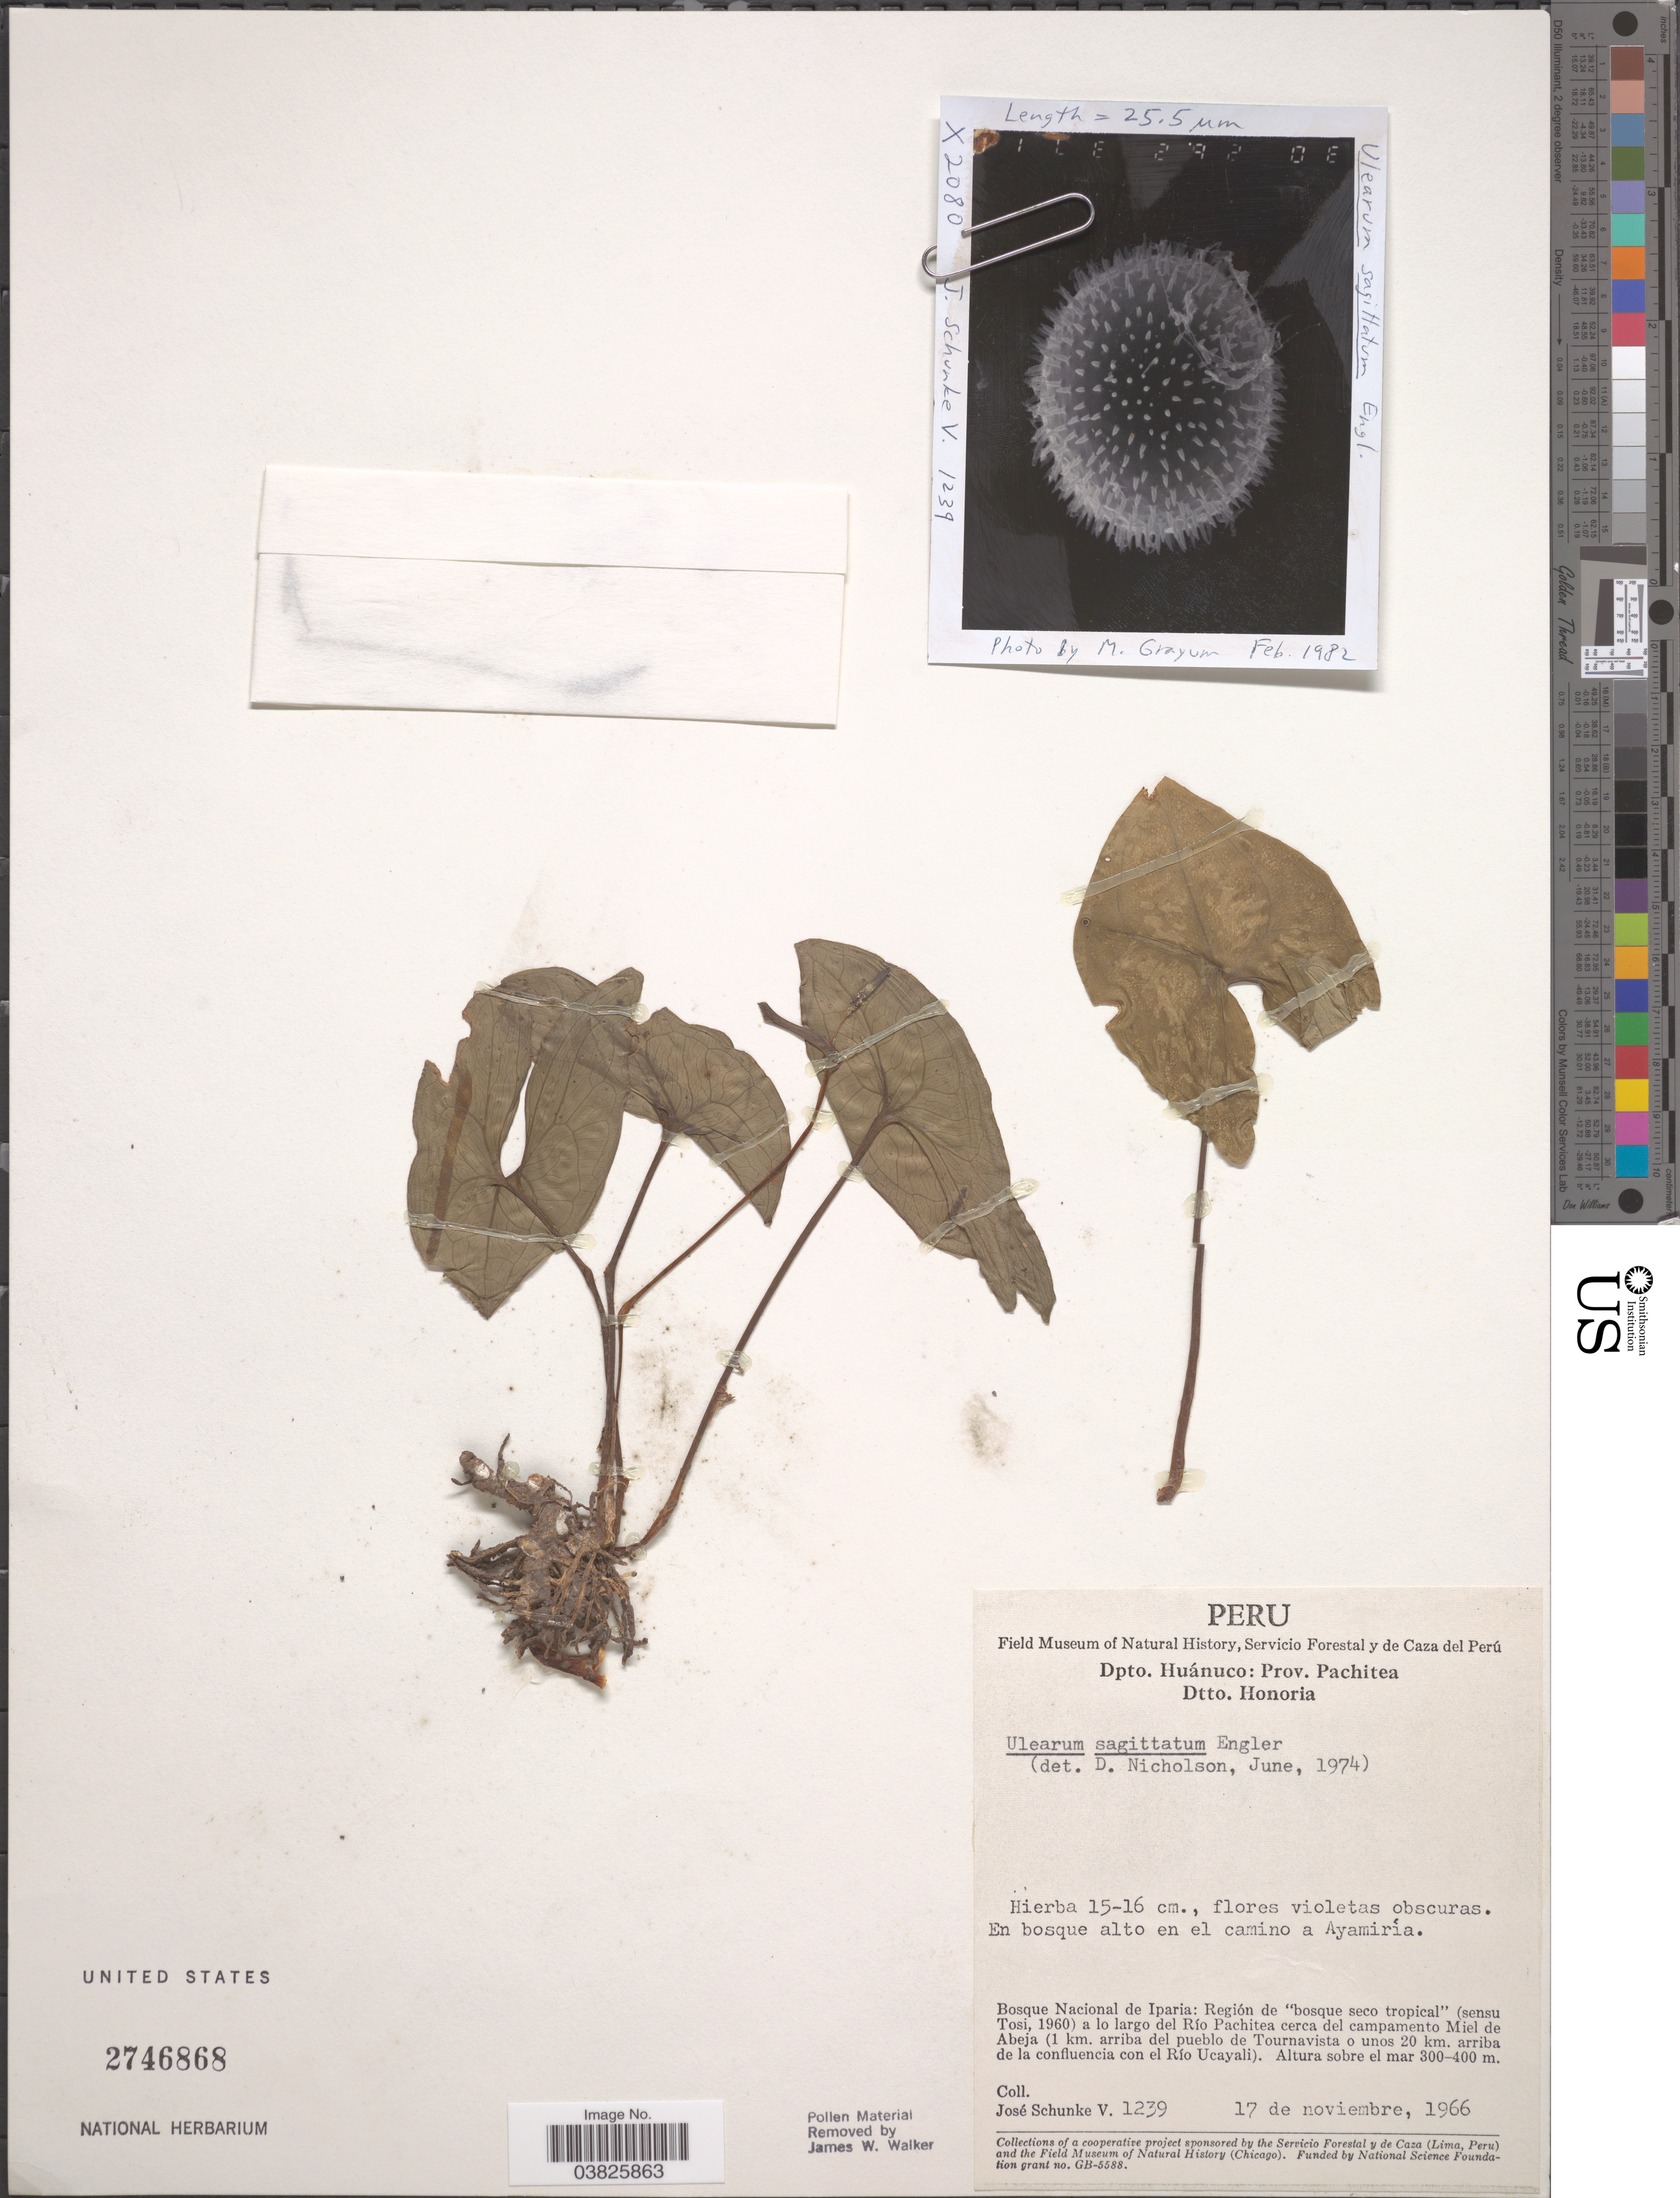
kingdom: Plantae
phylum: Tracheophyta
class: Liliopsida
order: Alismatales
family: Araceae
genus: Ulearum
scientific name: Ulearum sagittatum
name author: Engl.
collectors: J. Schunke Vigo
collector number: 1239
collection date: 1966-11-17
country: Peru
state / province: Huánuco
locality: Dpto. Huánuco: Prov. Pachitea. Dtto. Honoria. En bosque alto en el camino a Ayamiría. Bosque Nacional de Iparía: Región de "bosque seco tropical" (sensu Tosi, 1960) a lo largo del Río Pachitea cerca del campamento Miel de Abeja (1 km. arriba del pueblo de Tournavista o unos 20 km. arriba de la confluencia con el Río Ucayali).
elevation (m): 300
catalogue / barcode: US 2746868